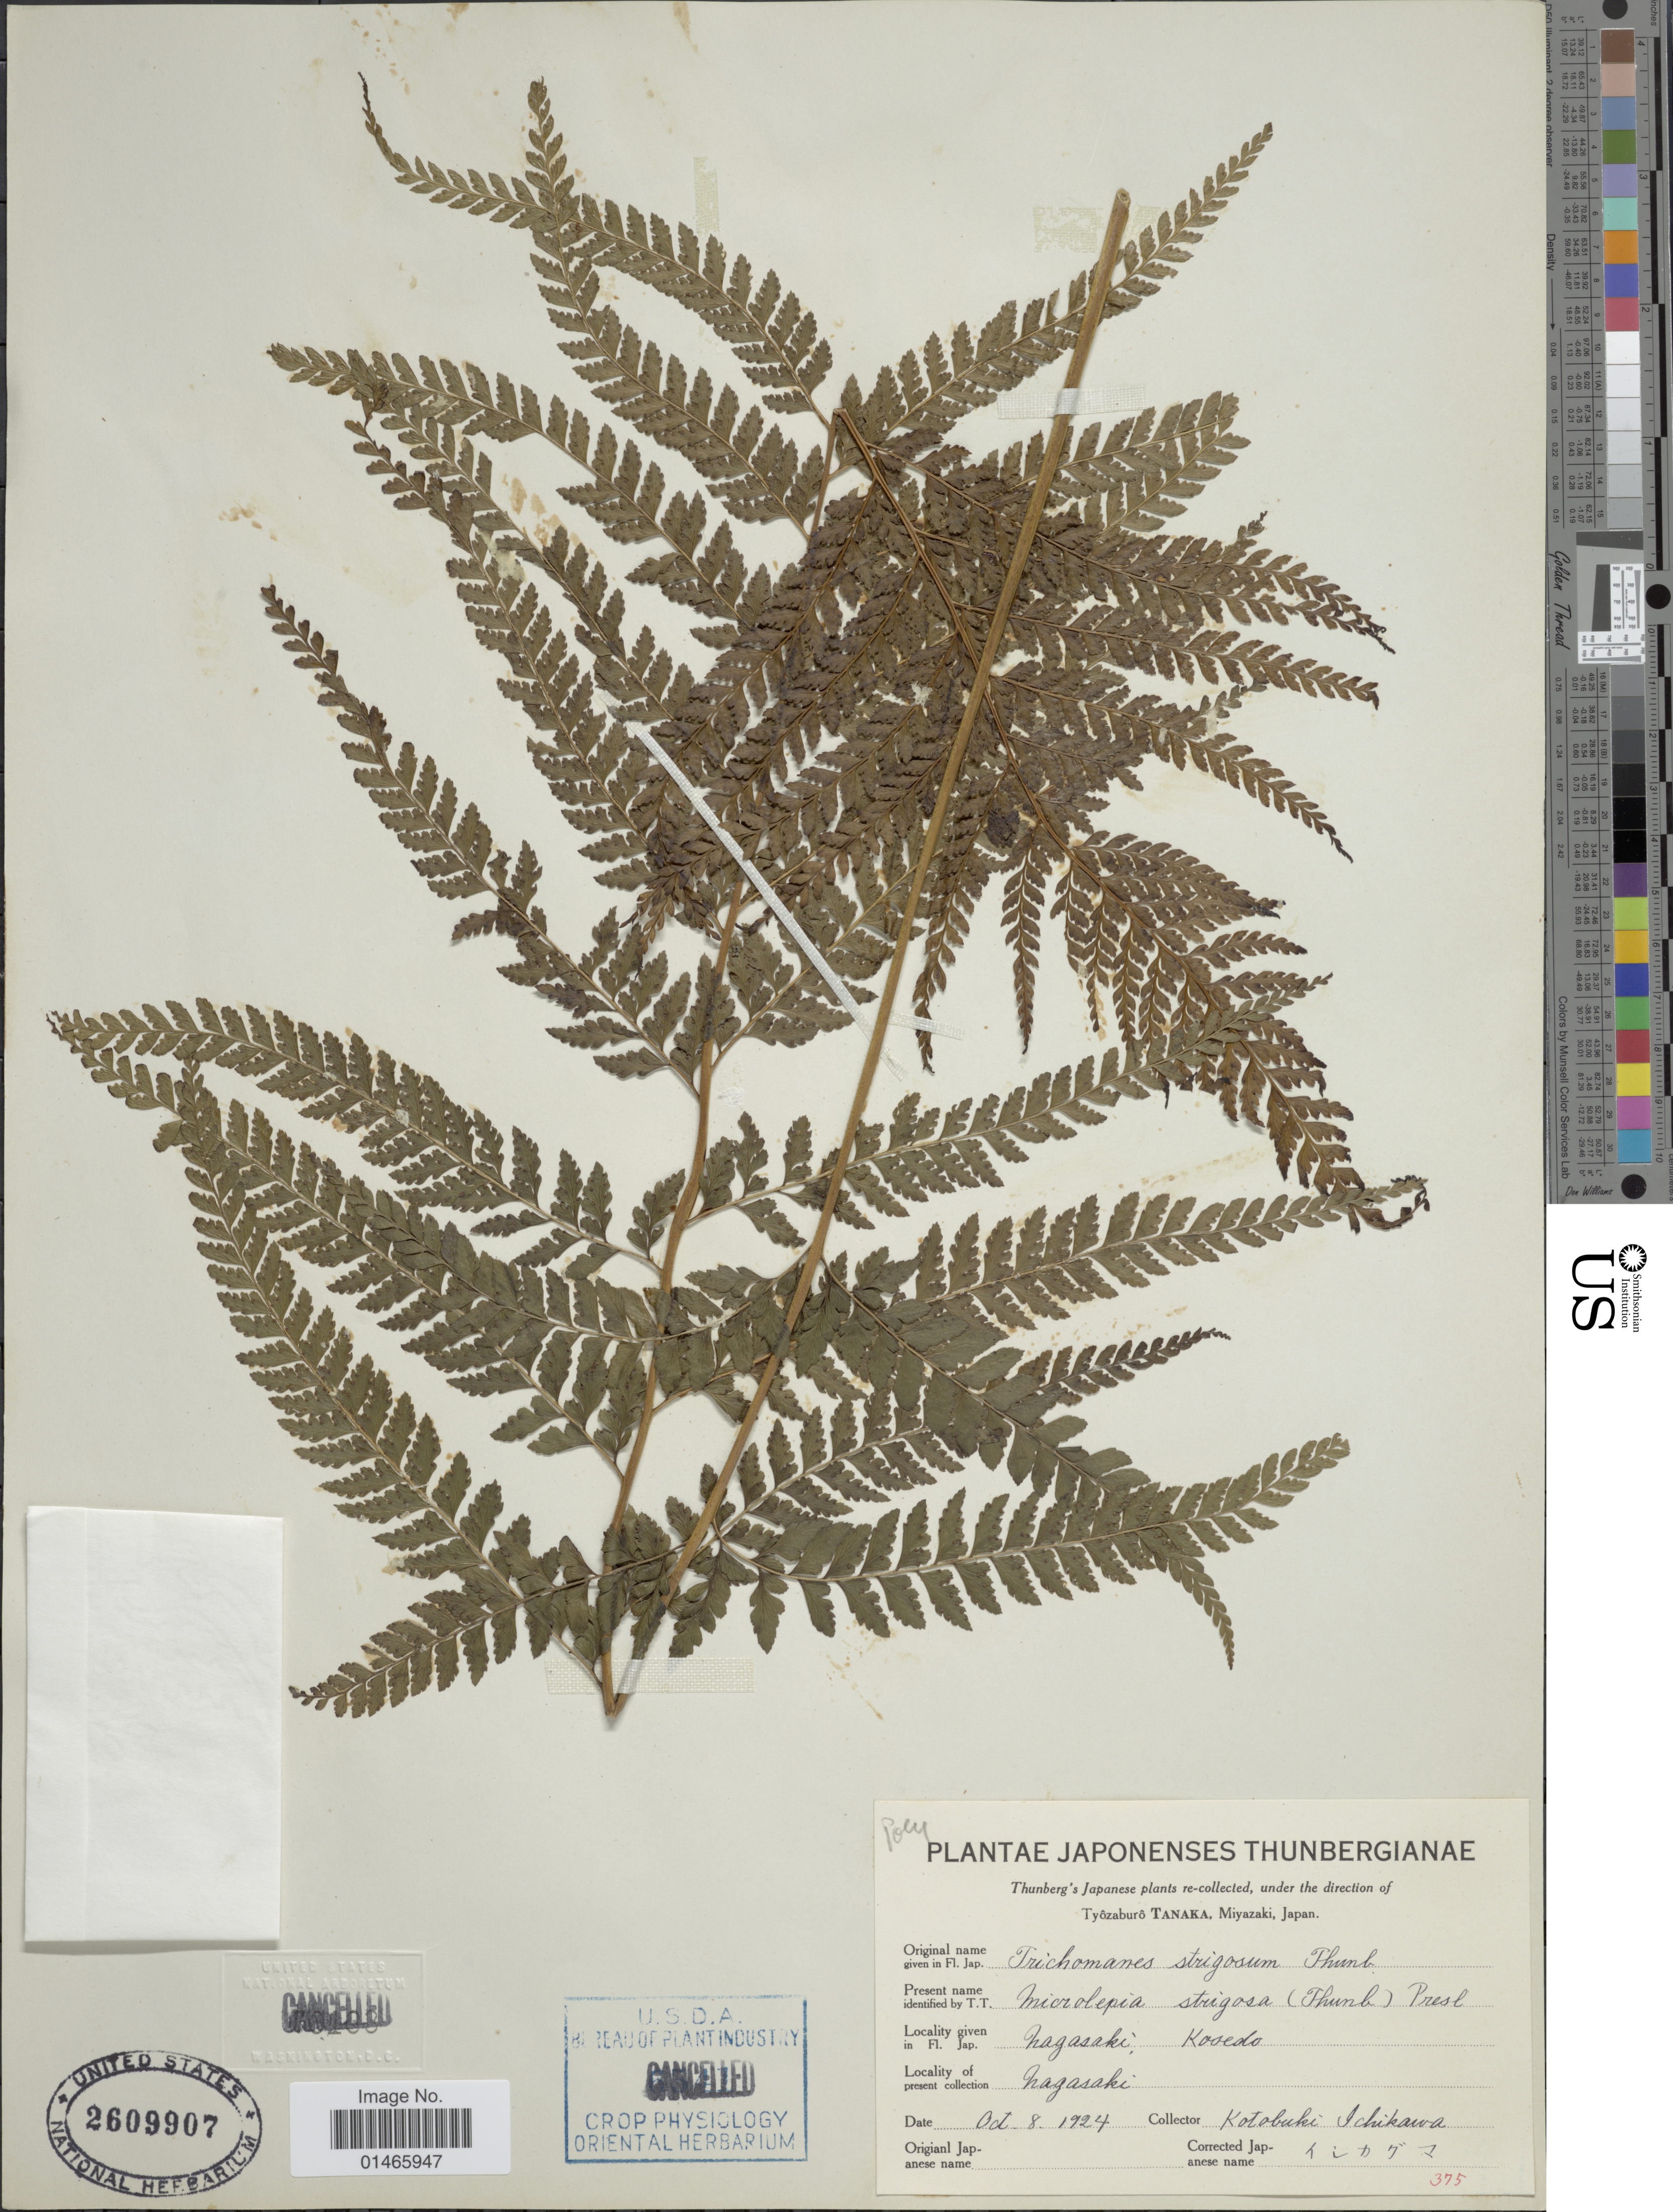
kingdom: Plantae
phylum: Tracheophyta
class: Polypodiopsida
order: Polypodiales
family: Dennstaedtiaceae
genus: Microlepia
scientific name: Microlepia strigosa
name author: (Thunb.) J. Presl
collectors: K. Ichikawa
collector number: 375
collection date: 1924-10-08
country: Japan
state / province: Miyazaki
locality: Tyôzaburô Tanaka, Hagasaki, Kosedo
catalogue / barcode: US 2609907